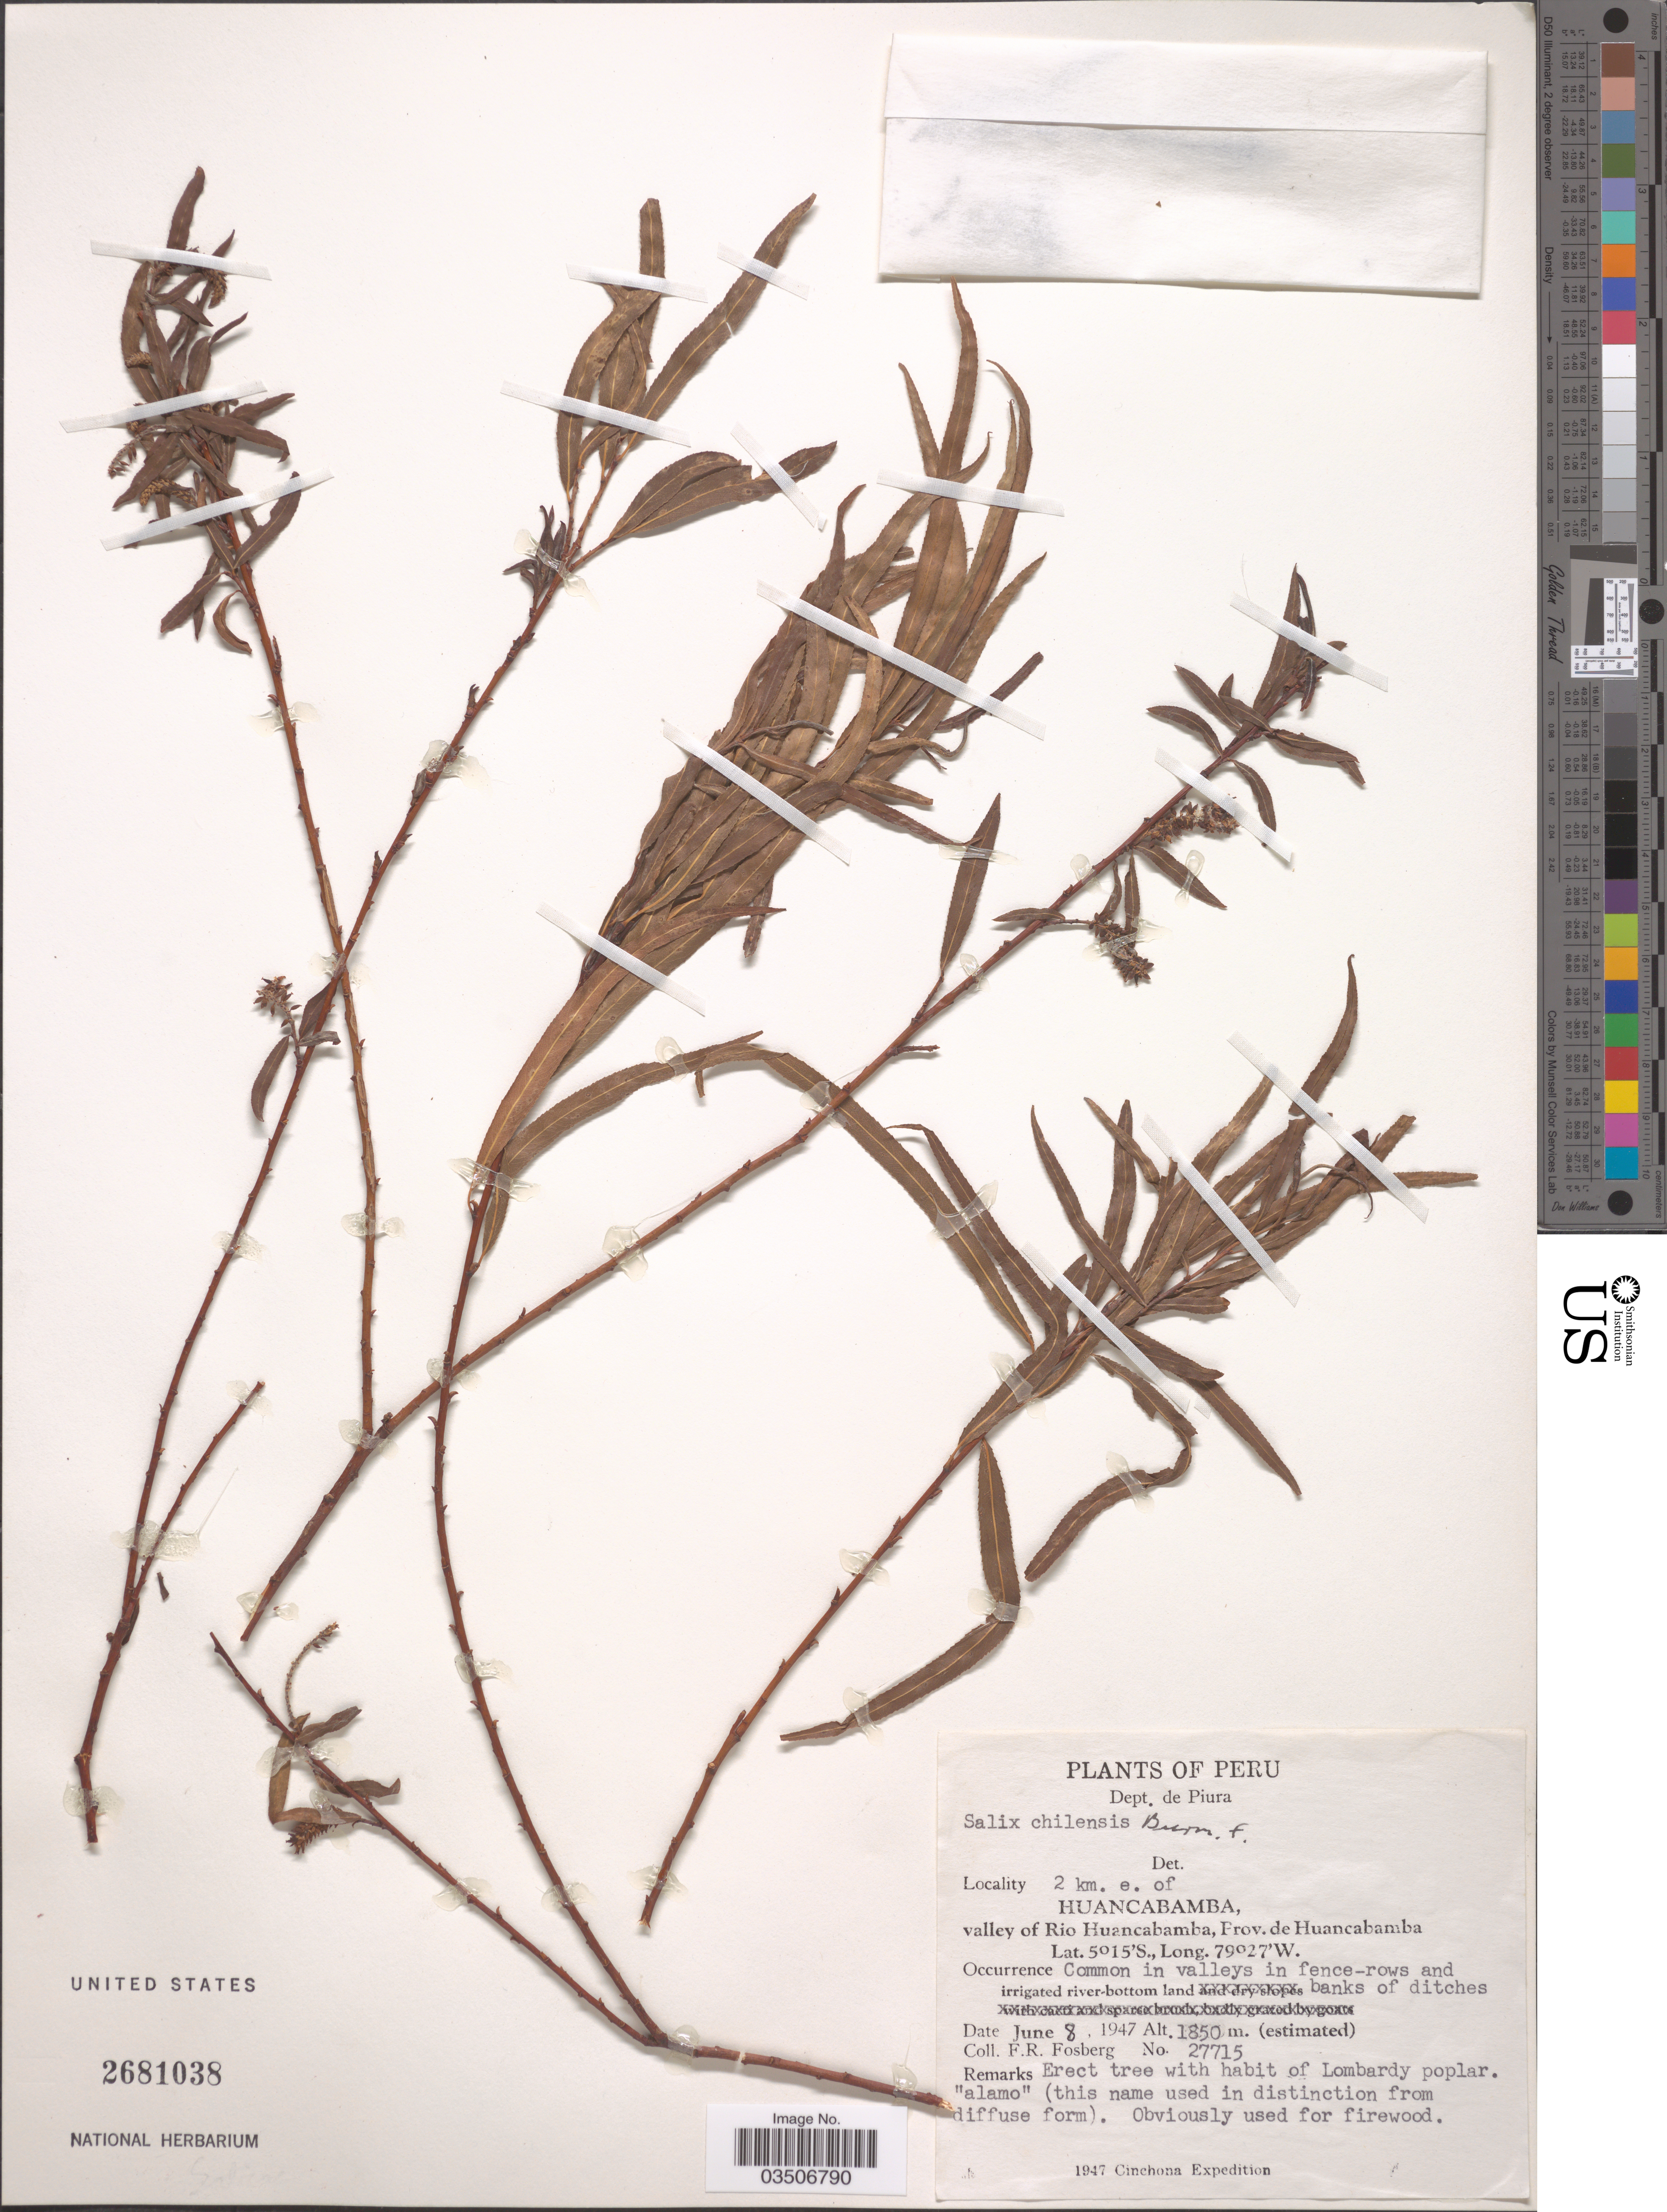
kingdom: Plantae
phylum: Tracheophyta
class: Magnoliopsida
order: Malpighiales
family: Salicaceae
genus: Salix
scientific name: Salix humboldtiana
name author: Willd.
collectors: F. R. Fosberg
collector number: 27715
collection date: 1947-06-08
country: Peru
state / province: Piura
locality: Dept. de Piura. 2 km. e. of Huancabamba, valley of Rio Huancabamba, Prov. de Huancabamba.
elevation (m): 1850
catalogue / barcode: US 2681038